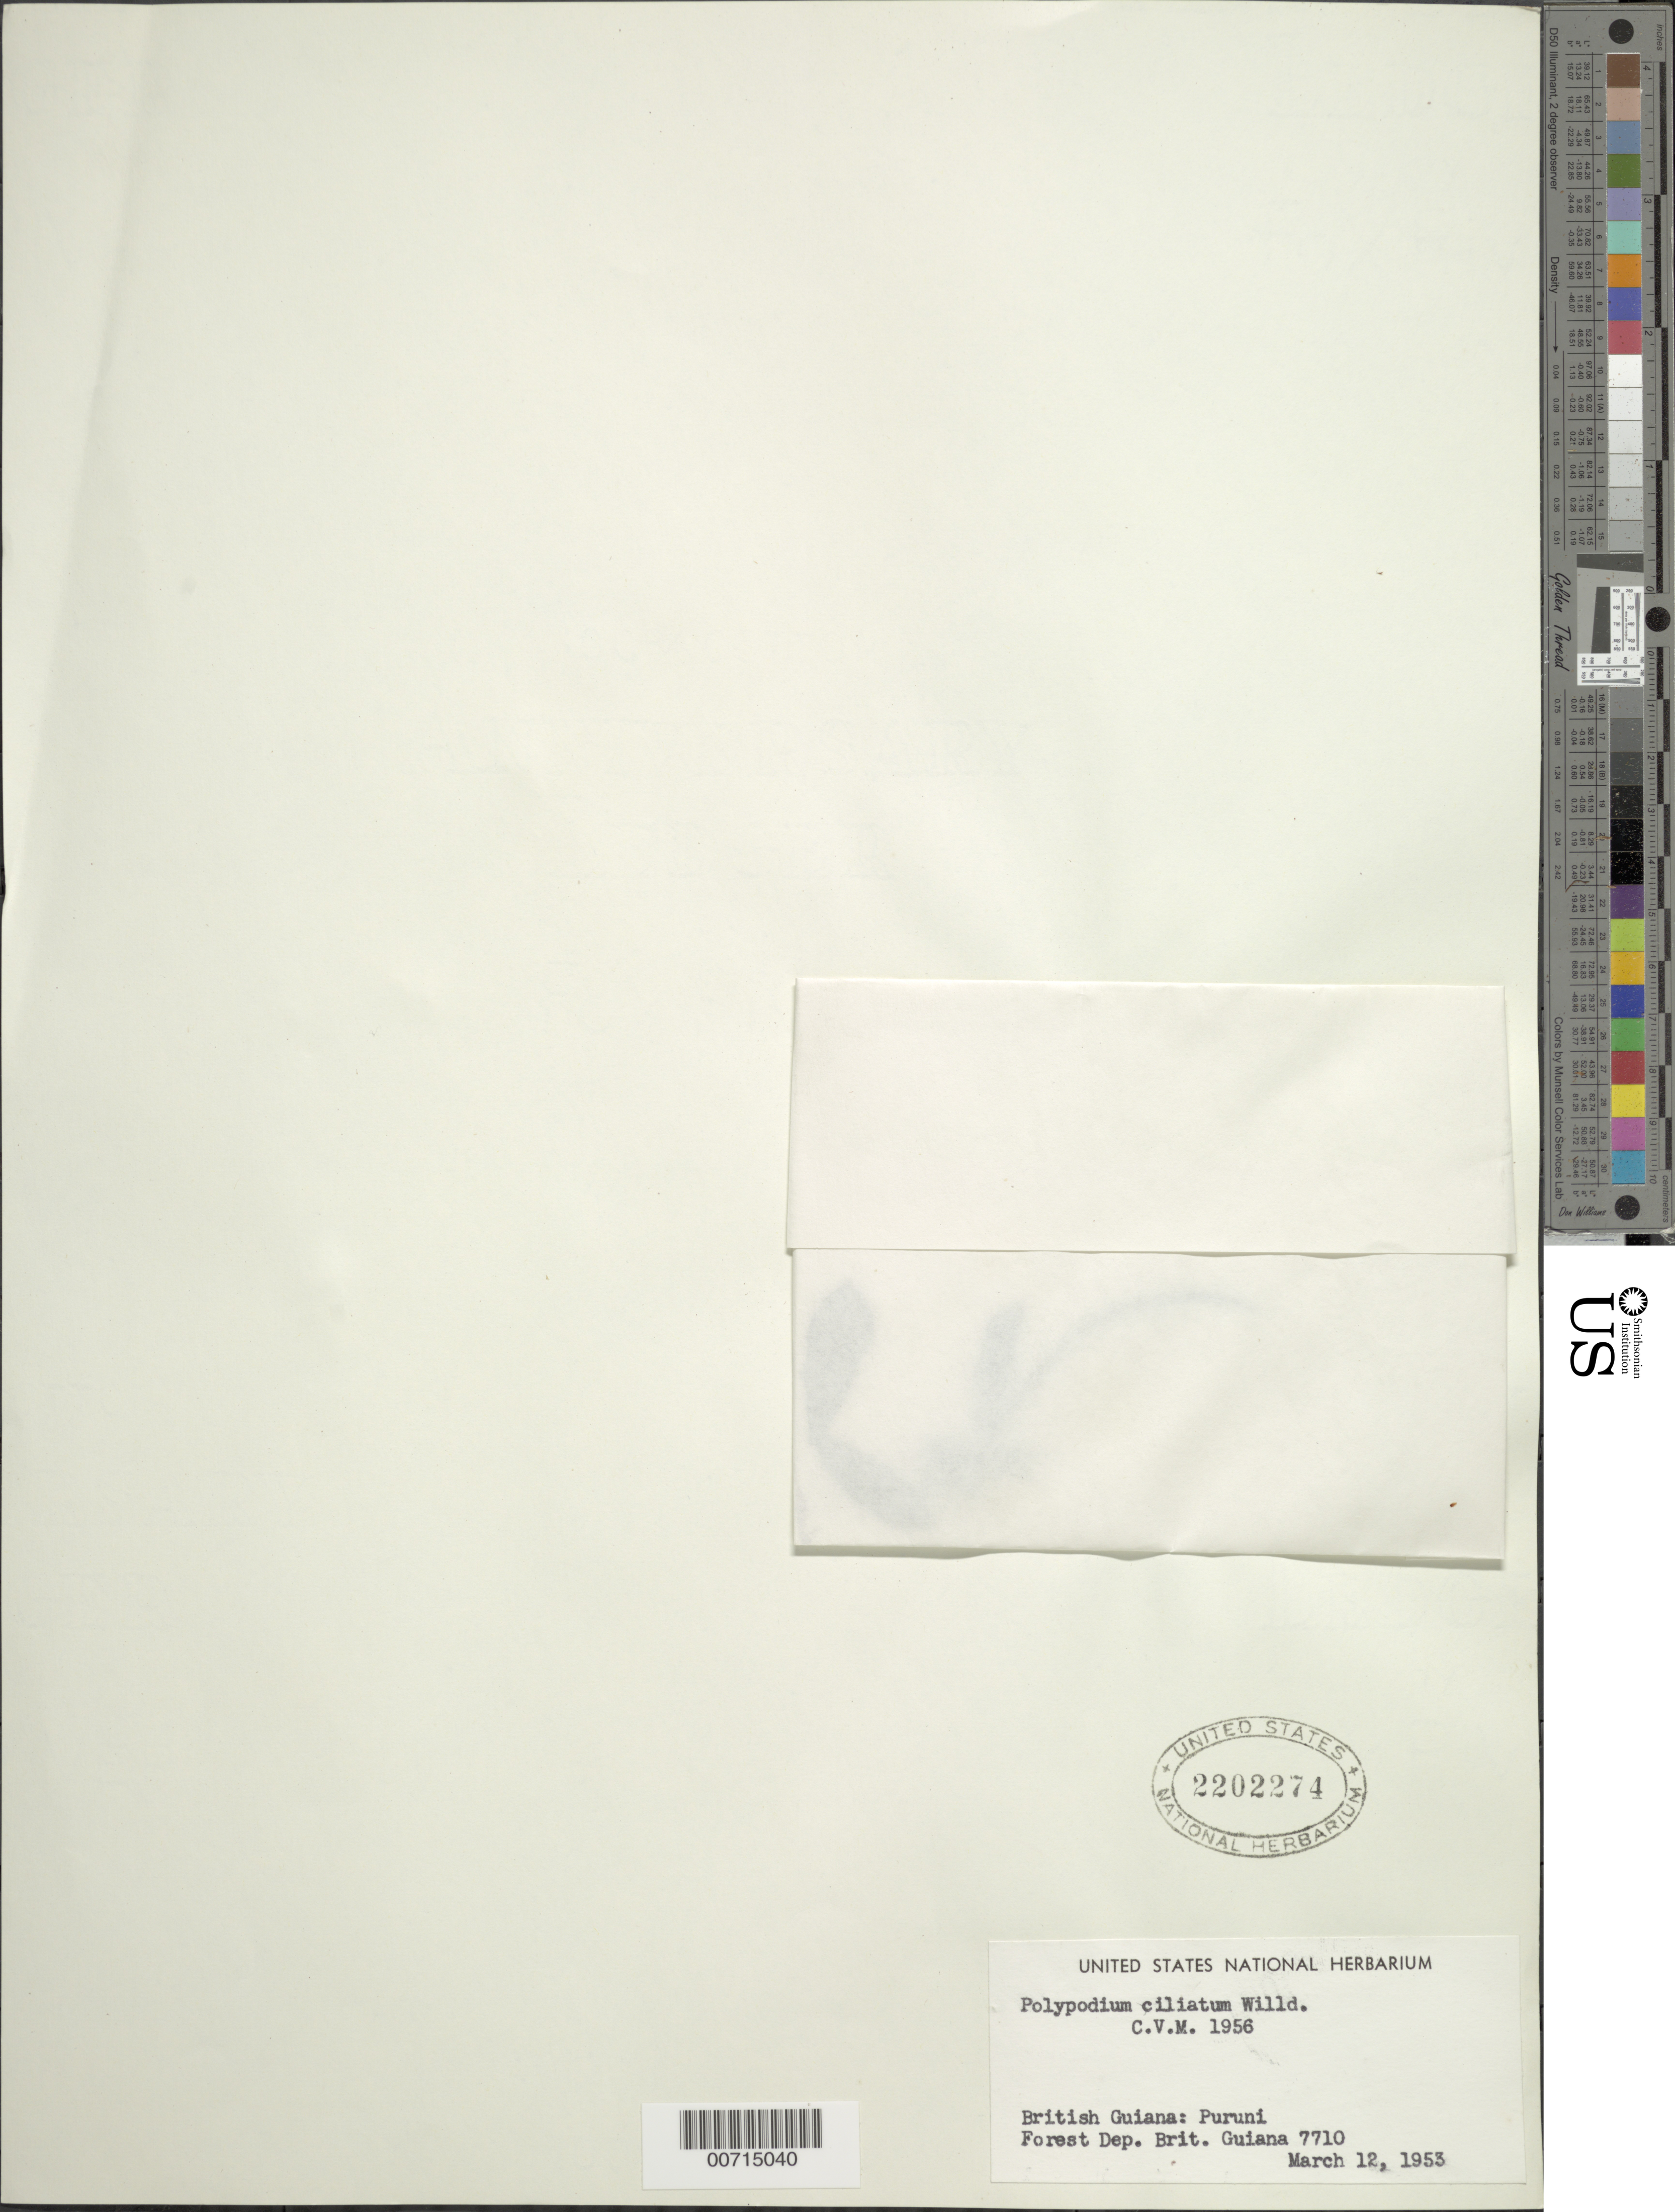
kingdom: Plantae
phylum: Tracheophyta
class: Polypodiopsida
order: Polypodiales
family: Polypodiaceae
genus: Microgramma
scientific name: Microgramma reptans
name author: (Cav.) A.R. Sm.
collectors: Forest Dept. B. G. & British Guiana Forestry Dept.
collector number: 7710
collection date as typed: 12-Mar-53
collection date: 1953-03-12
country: Guyana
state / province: U. Demerara-Berbice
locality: Puruni R.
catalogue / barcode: US 2202274